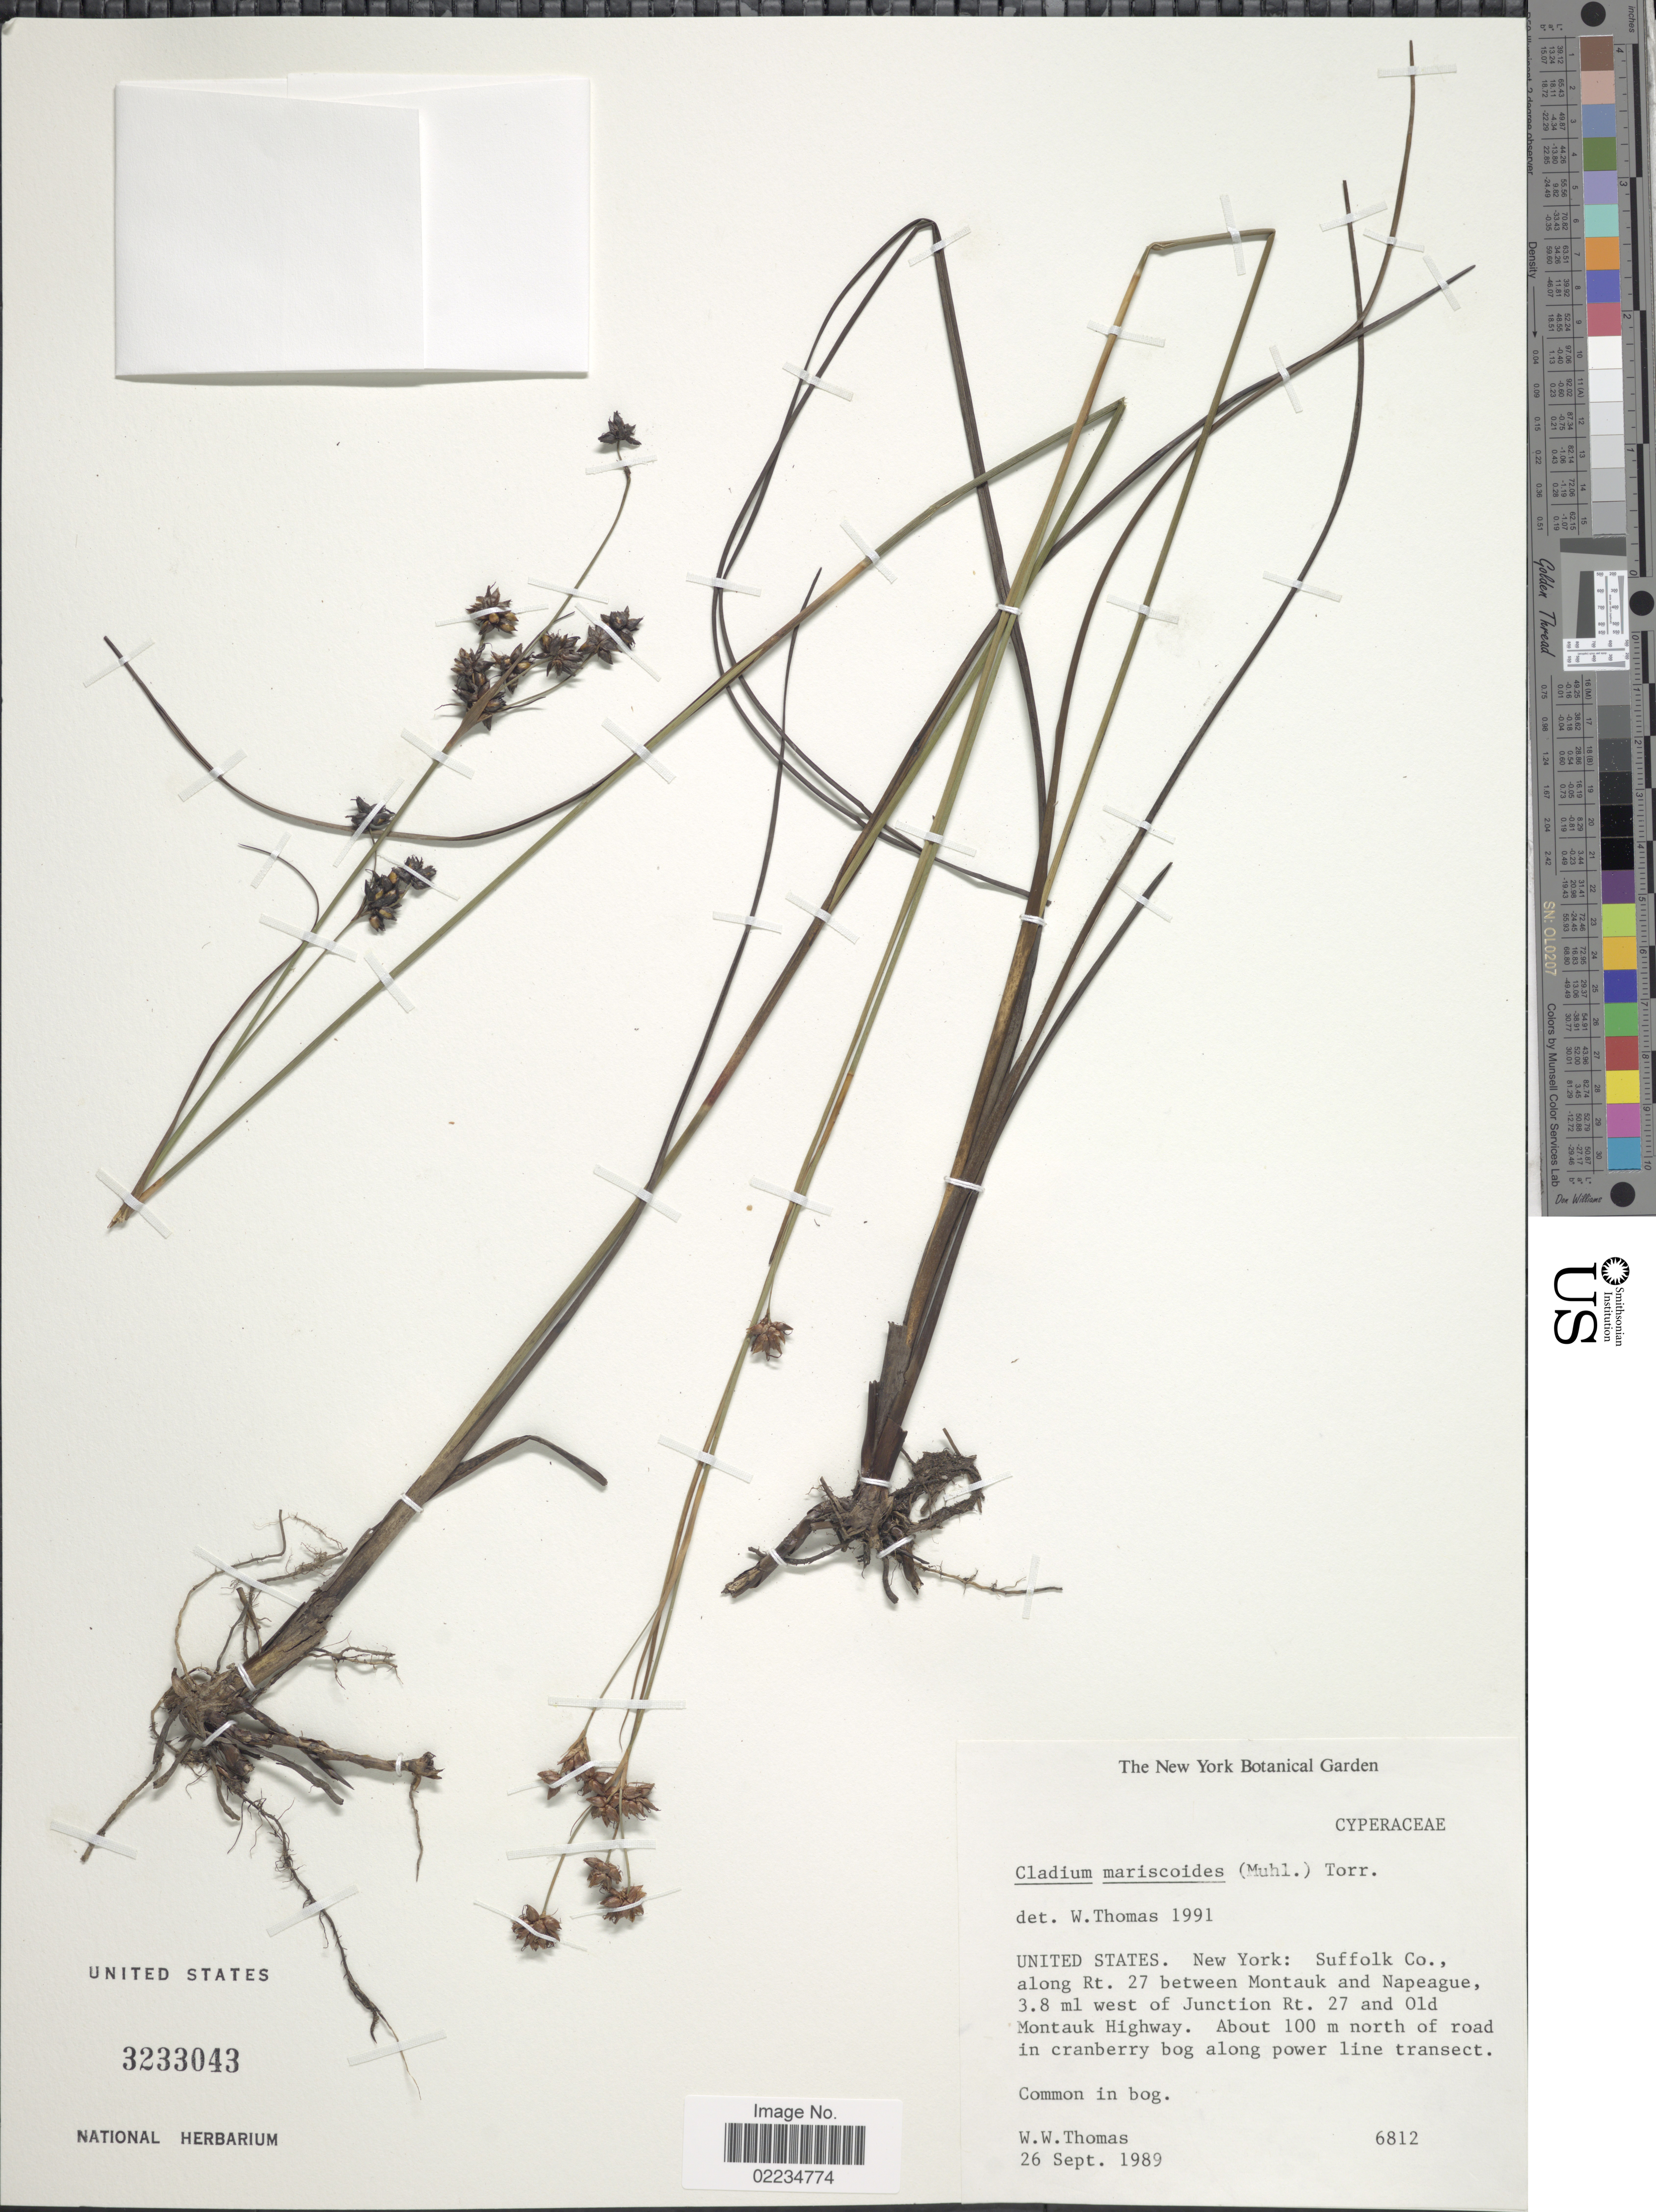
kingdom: Plantae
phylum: Tracheophyta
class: Liliopsida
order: Poales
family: Cyperaceae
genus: Cladium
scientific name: Cladium mariscoides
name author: (Muhl.) Torr.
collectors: W. W. Thomas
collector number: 6812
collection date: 1989-09-26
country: United States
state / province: New York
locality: Suffolk Co., along Rt. 27 between Montauk and Napeague, 3.8 ml west of Junction Rt. 27 and Old Montauk Highway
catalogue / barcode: US 3233043